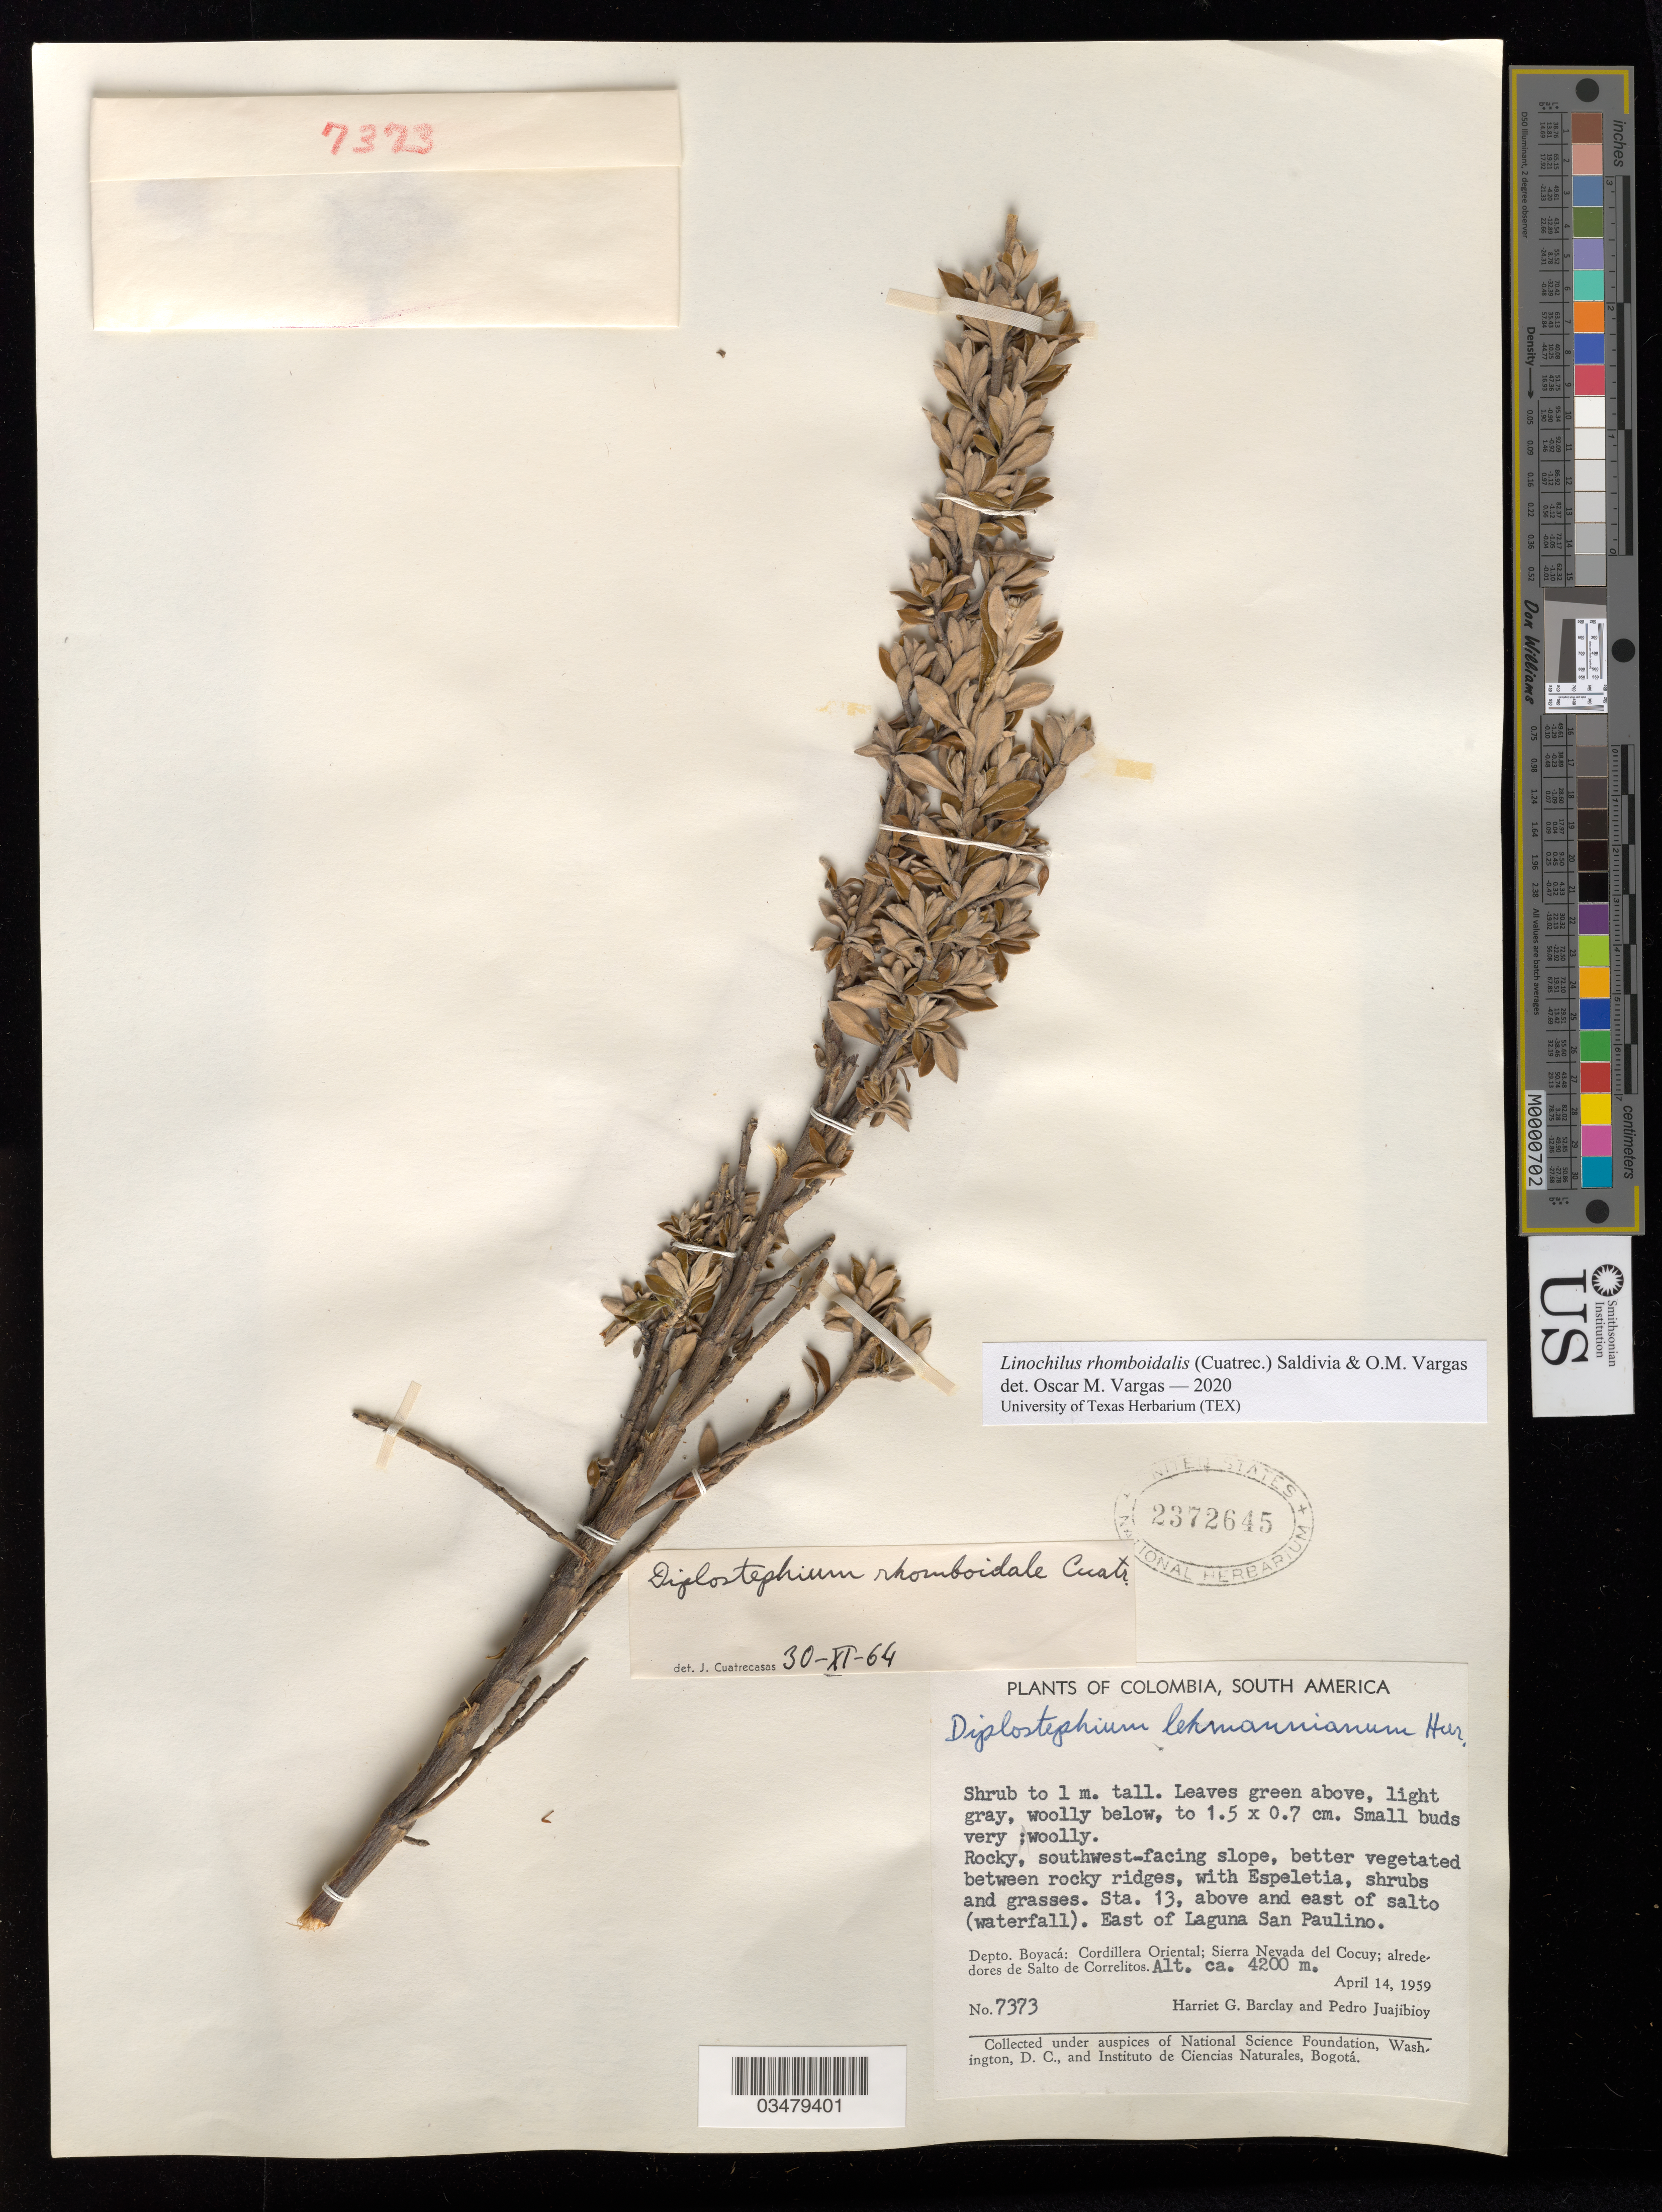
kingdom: Plantae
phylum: Tracheophyta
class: Magnoliopsida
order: Asterales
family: Asteraceae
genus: Linochilus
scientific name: Linochilus rhomboidalis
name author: (Cuatrec.) Saldivia & O.M. Vargas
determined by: Vargas, Oscar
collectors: H. G. Barclay & P. Juajibioy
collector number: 7373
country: Colombia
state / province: Boyacá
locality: Cordillera Oriental; Sierra Nevada de Cocuy; alrededores de Salto de Correlitos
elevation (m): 4200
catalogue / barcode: US 2372645